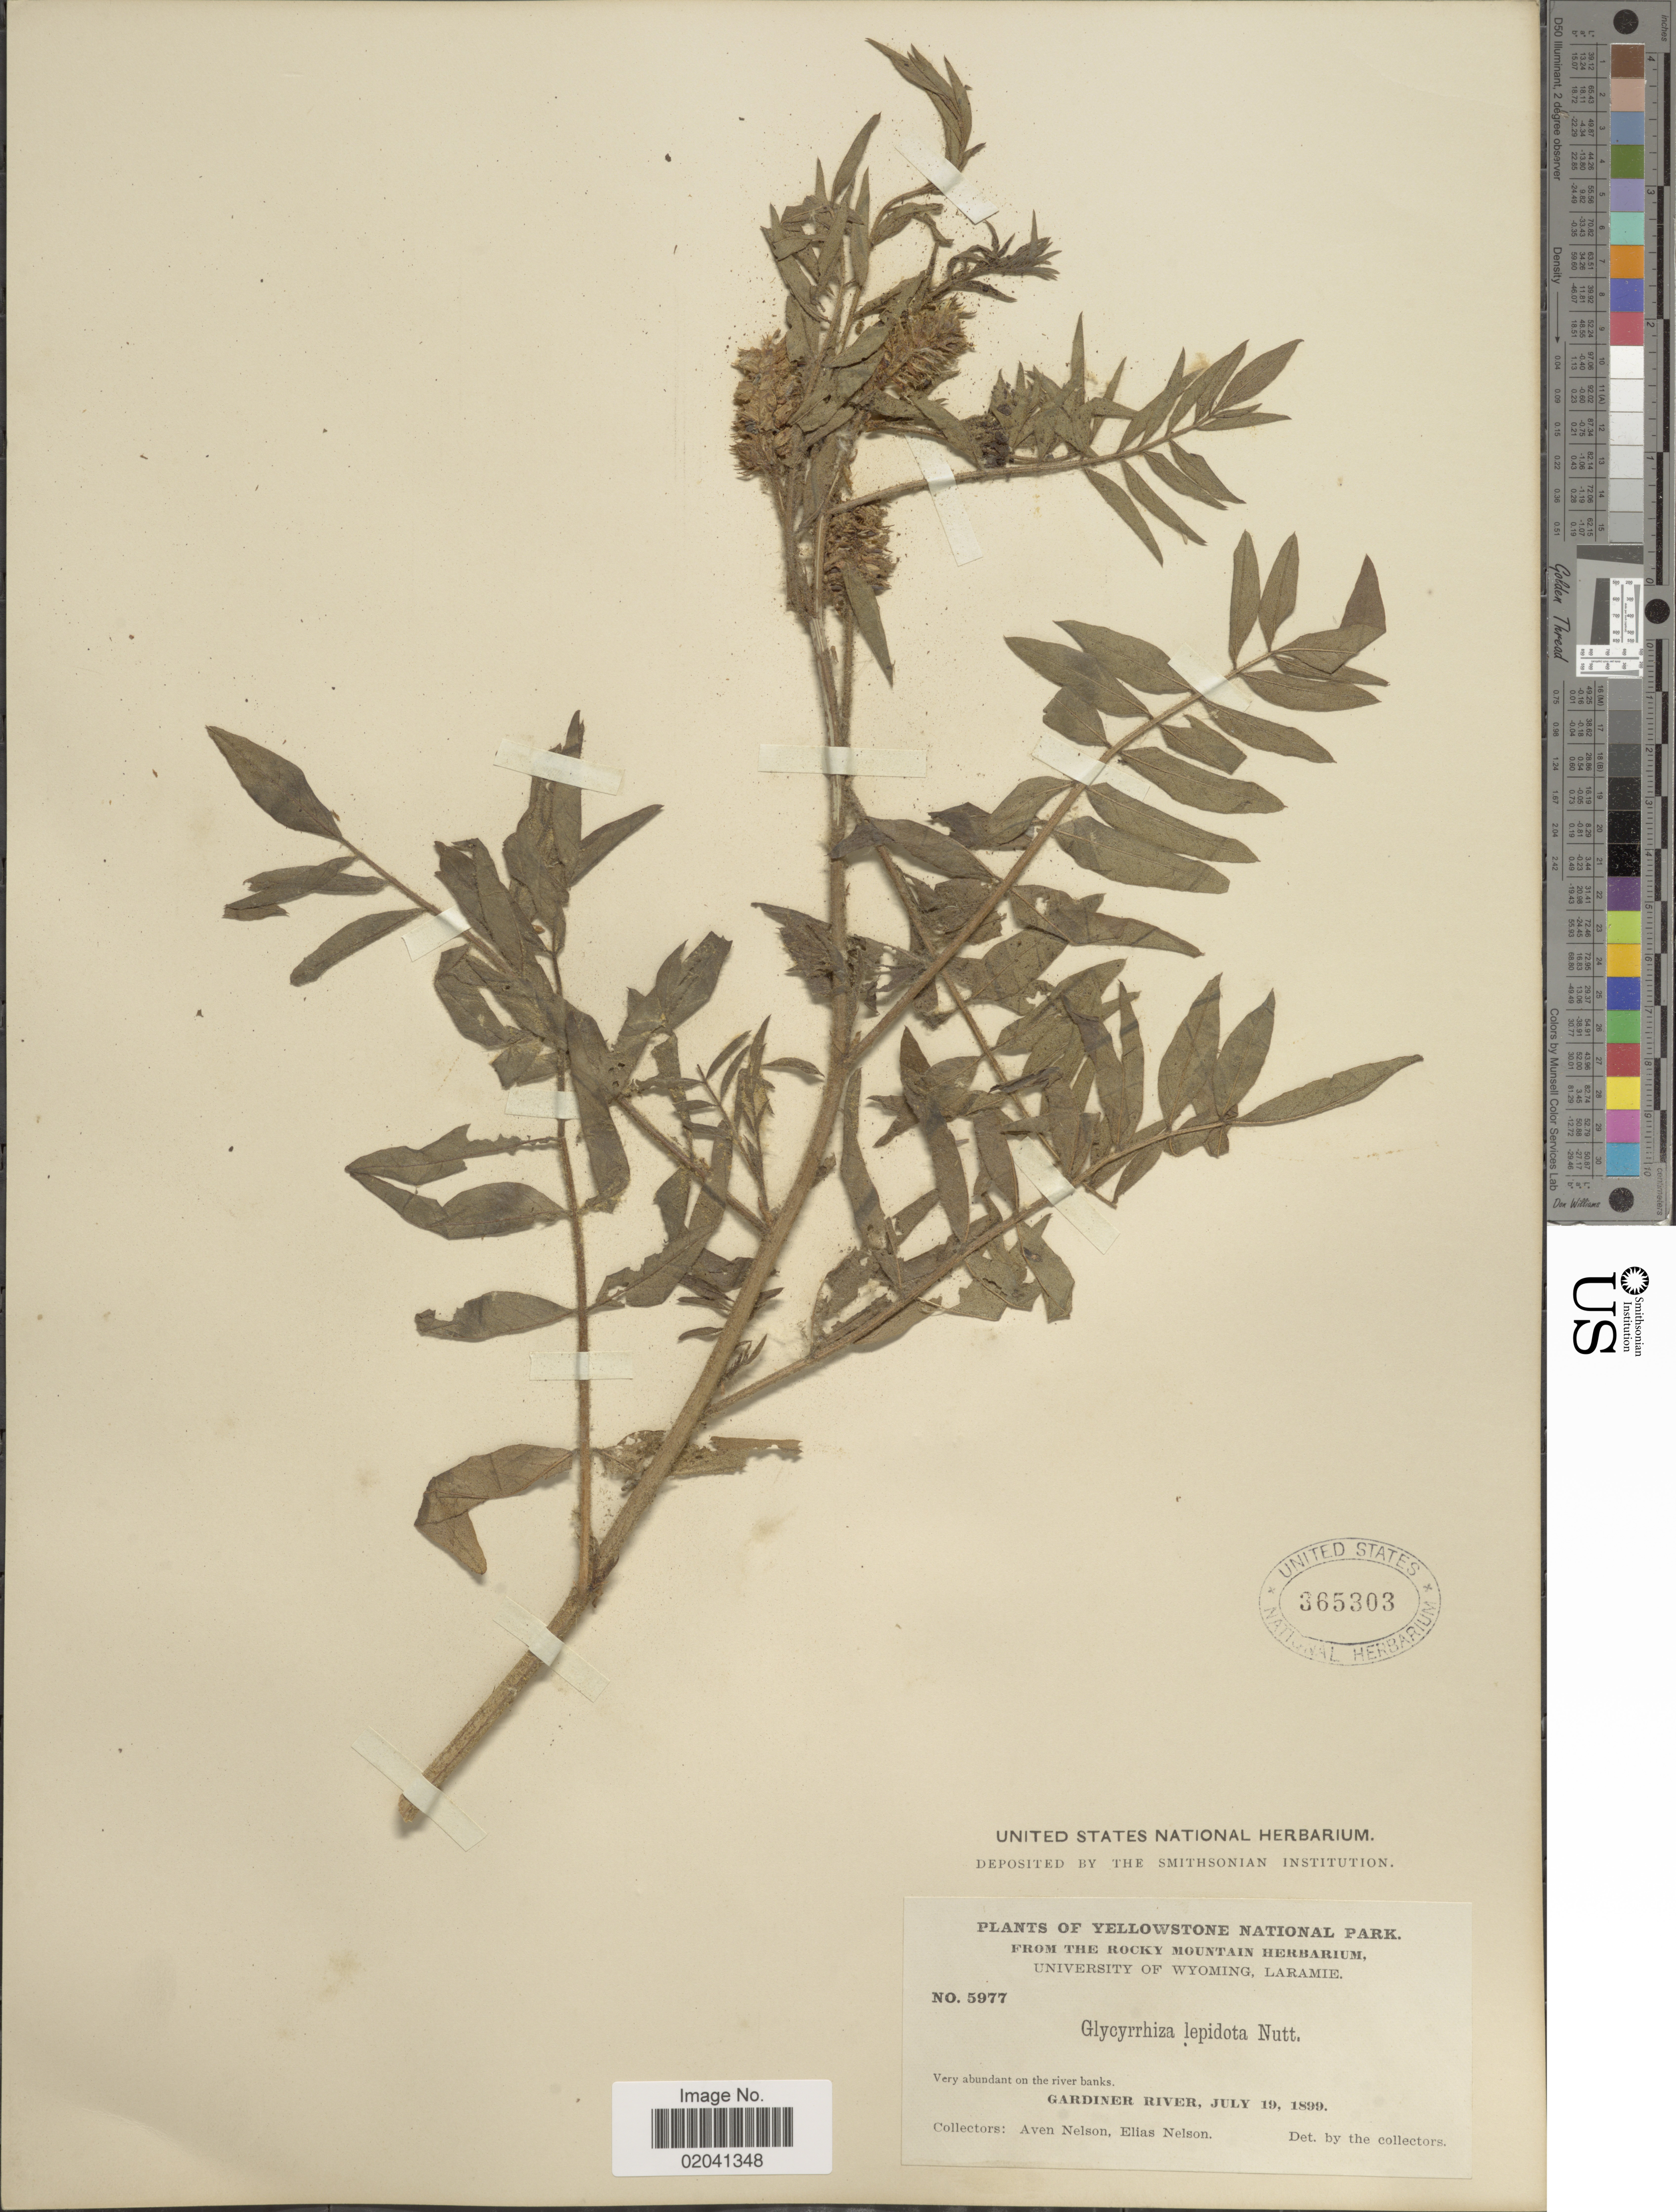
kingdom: Plantae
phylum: Tracheophyta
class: Magnoliopsida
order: Fabales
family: Fabaceae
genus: Glycyrrhiza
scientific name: Glycyrrhiza lepidota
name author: Pursh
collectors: A. Nelson & E. Nelson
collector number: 5977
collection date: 1899-07-19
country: United States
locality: Yellostone National Park. Gardiner River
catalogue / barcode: US 365303